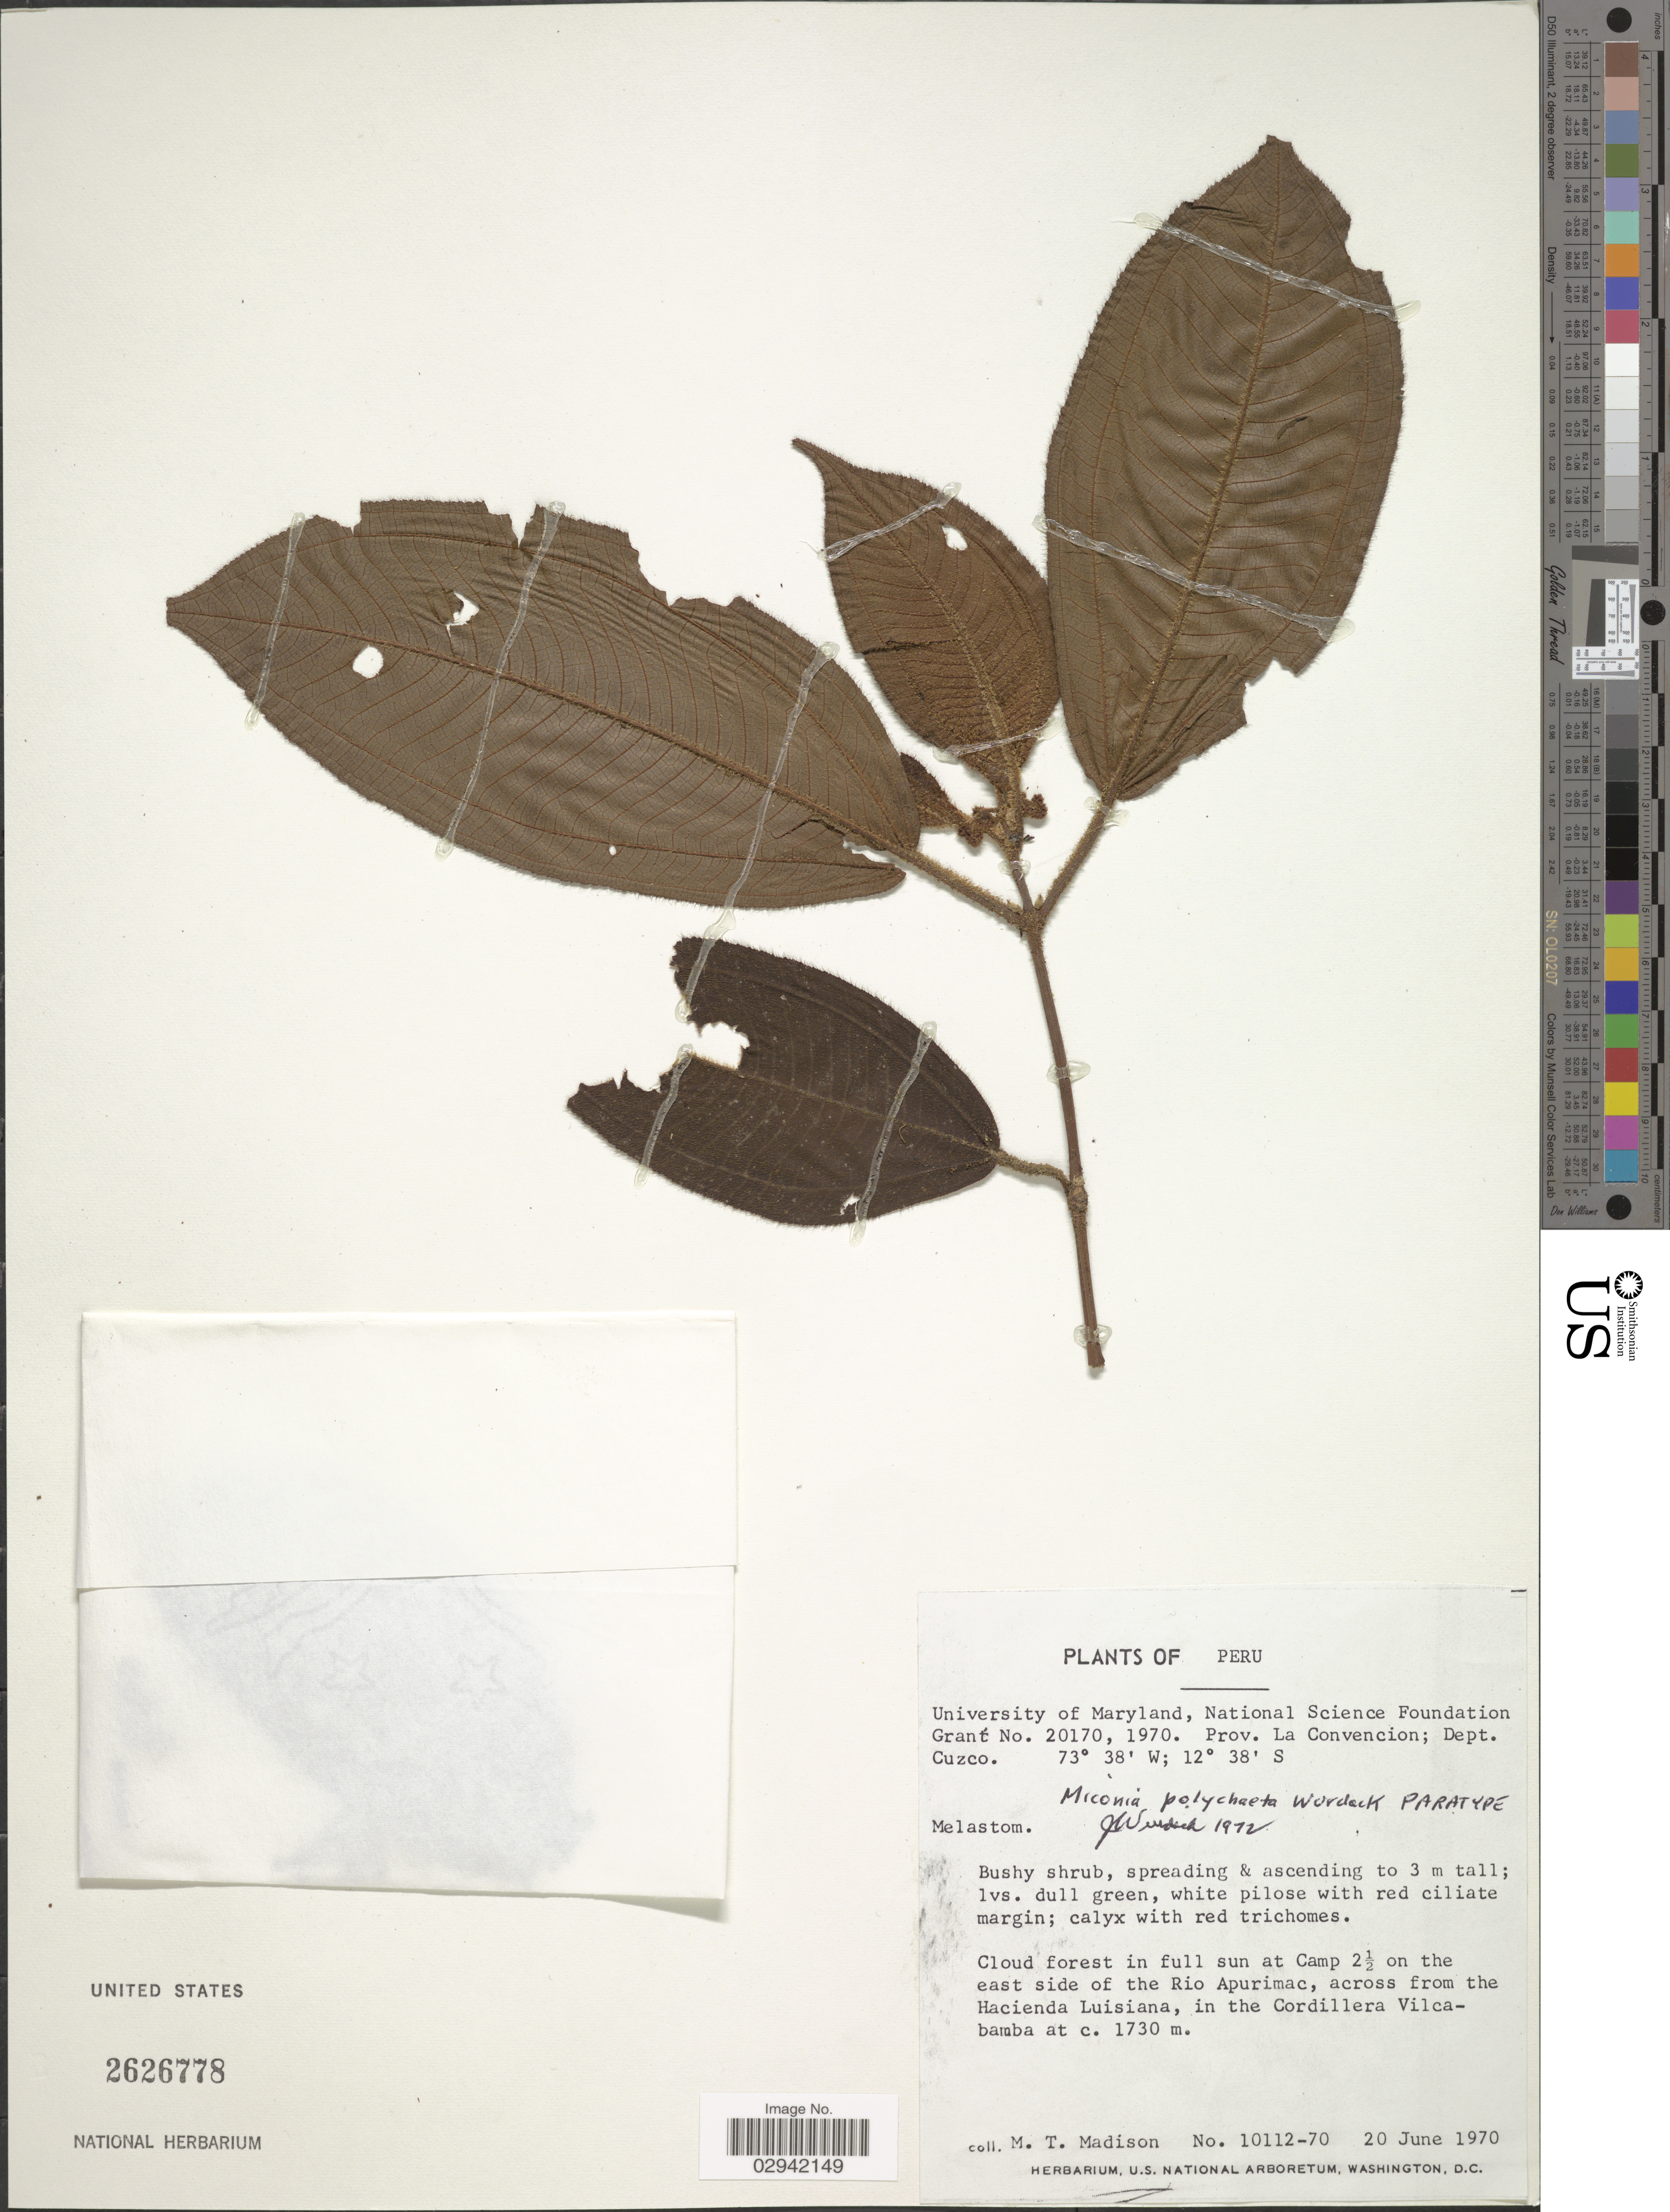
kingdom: Plantae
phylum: Tracheophyta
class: Magnoliopsida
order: Myrtales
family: Melastomataceae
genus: Miconia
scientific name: Miconia polychaeta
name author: Wurdack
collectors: M. T. Madison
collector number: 10112-70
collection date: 1970-06-20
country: Peru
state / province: Cusco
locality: Prov. La Convencion; Dept. Cuzco, Cloud forest in full sun at Camp 2½ on the east side of the Rio Apurimac, across from the Hacienda Luisiana, in the Cordillera Vilcabamba.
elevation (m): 1730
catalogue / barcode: US 2626778